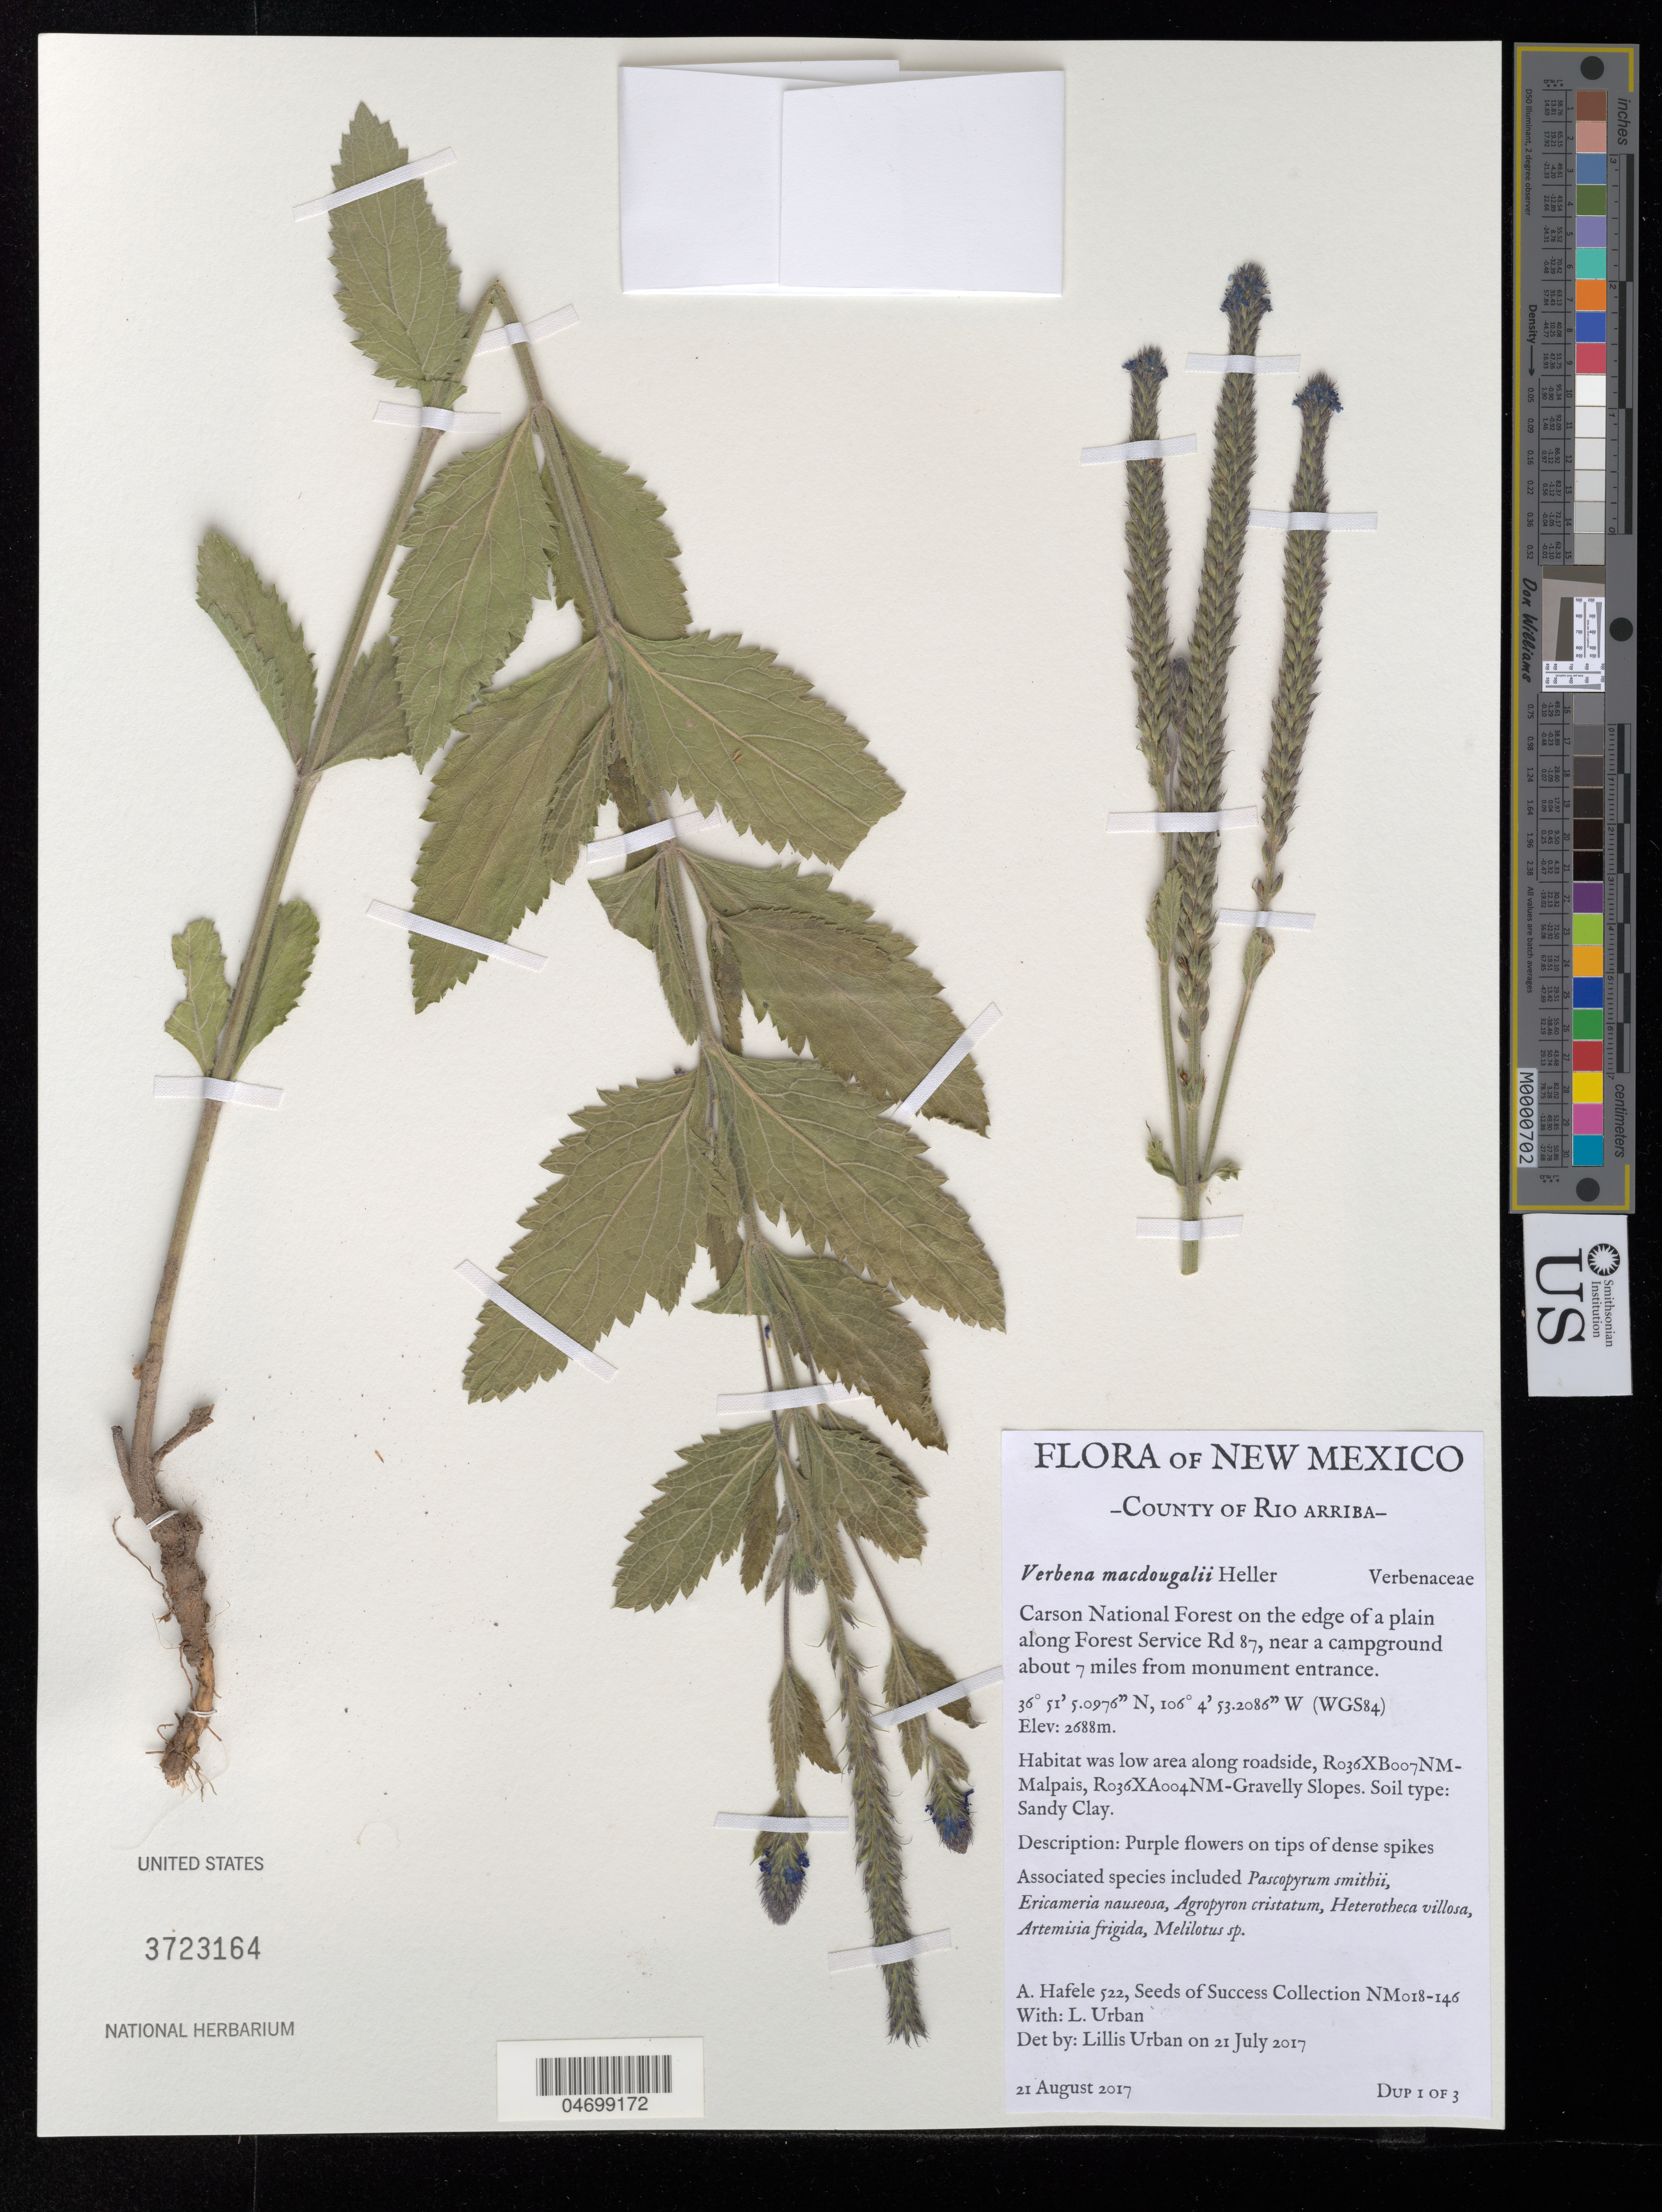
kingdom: Plantae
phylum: Tracheophyta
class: Magnoliopsida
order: Lamiales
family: Verbenaceae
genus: Verbena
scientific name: Verbena macdougalii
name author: A. Heller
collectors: A. Hafele & S. Carey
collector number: NM018-146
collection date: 2017-08-21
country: United States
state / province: New Mexico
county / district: Rio Arriba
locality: Carson National Forest, Along Forest Service Rd 87 SW of Ute Mt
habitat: Low grassy area along roadside, R036XB007NM-Malpais, R036XA004NM-Gravelly Slopes. Sandy Clay. With Ericameria nauseosa, Agropyron cristatum, Melilotus sp., etc.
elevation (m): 2688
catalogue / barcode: US 3723164